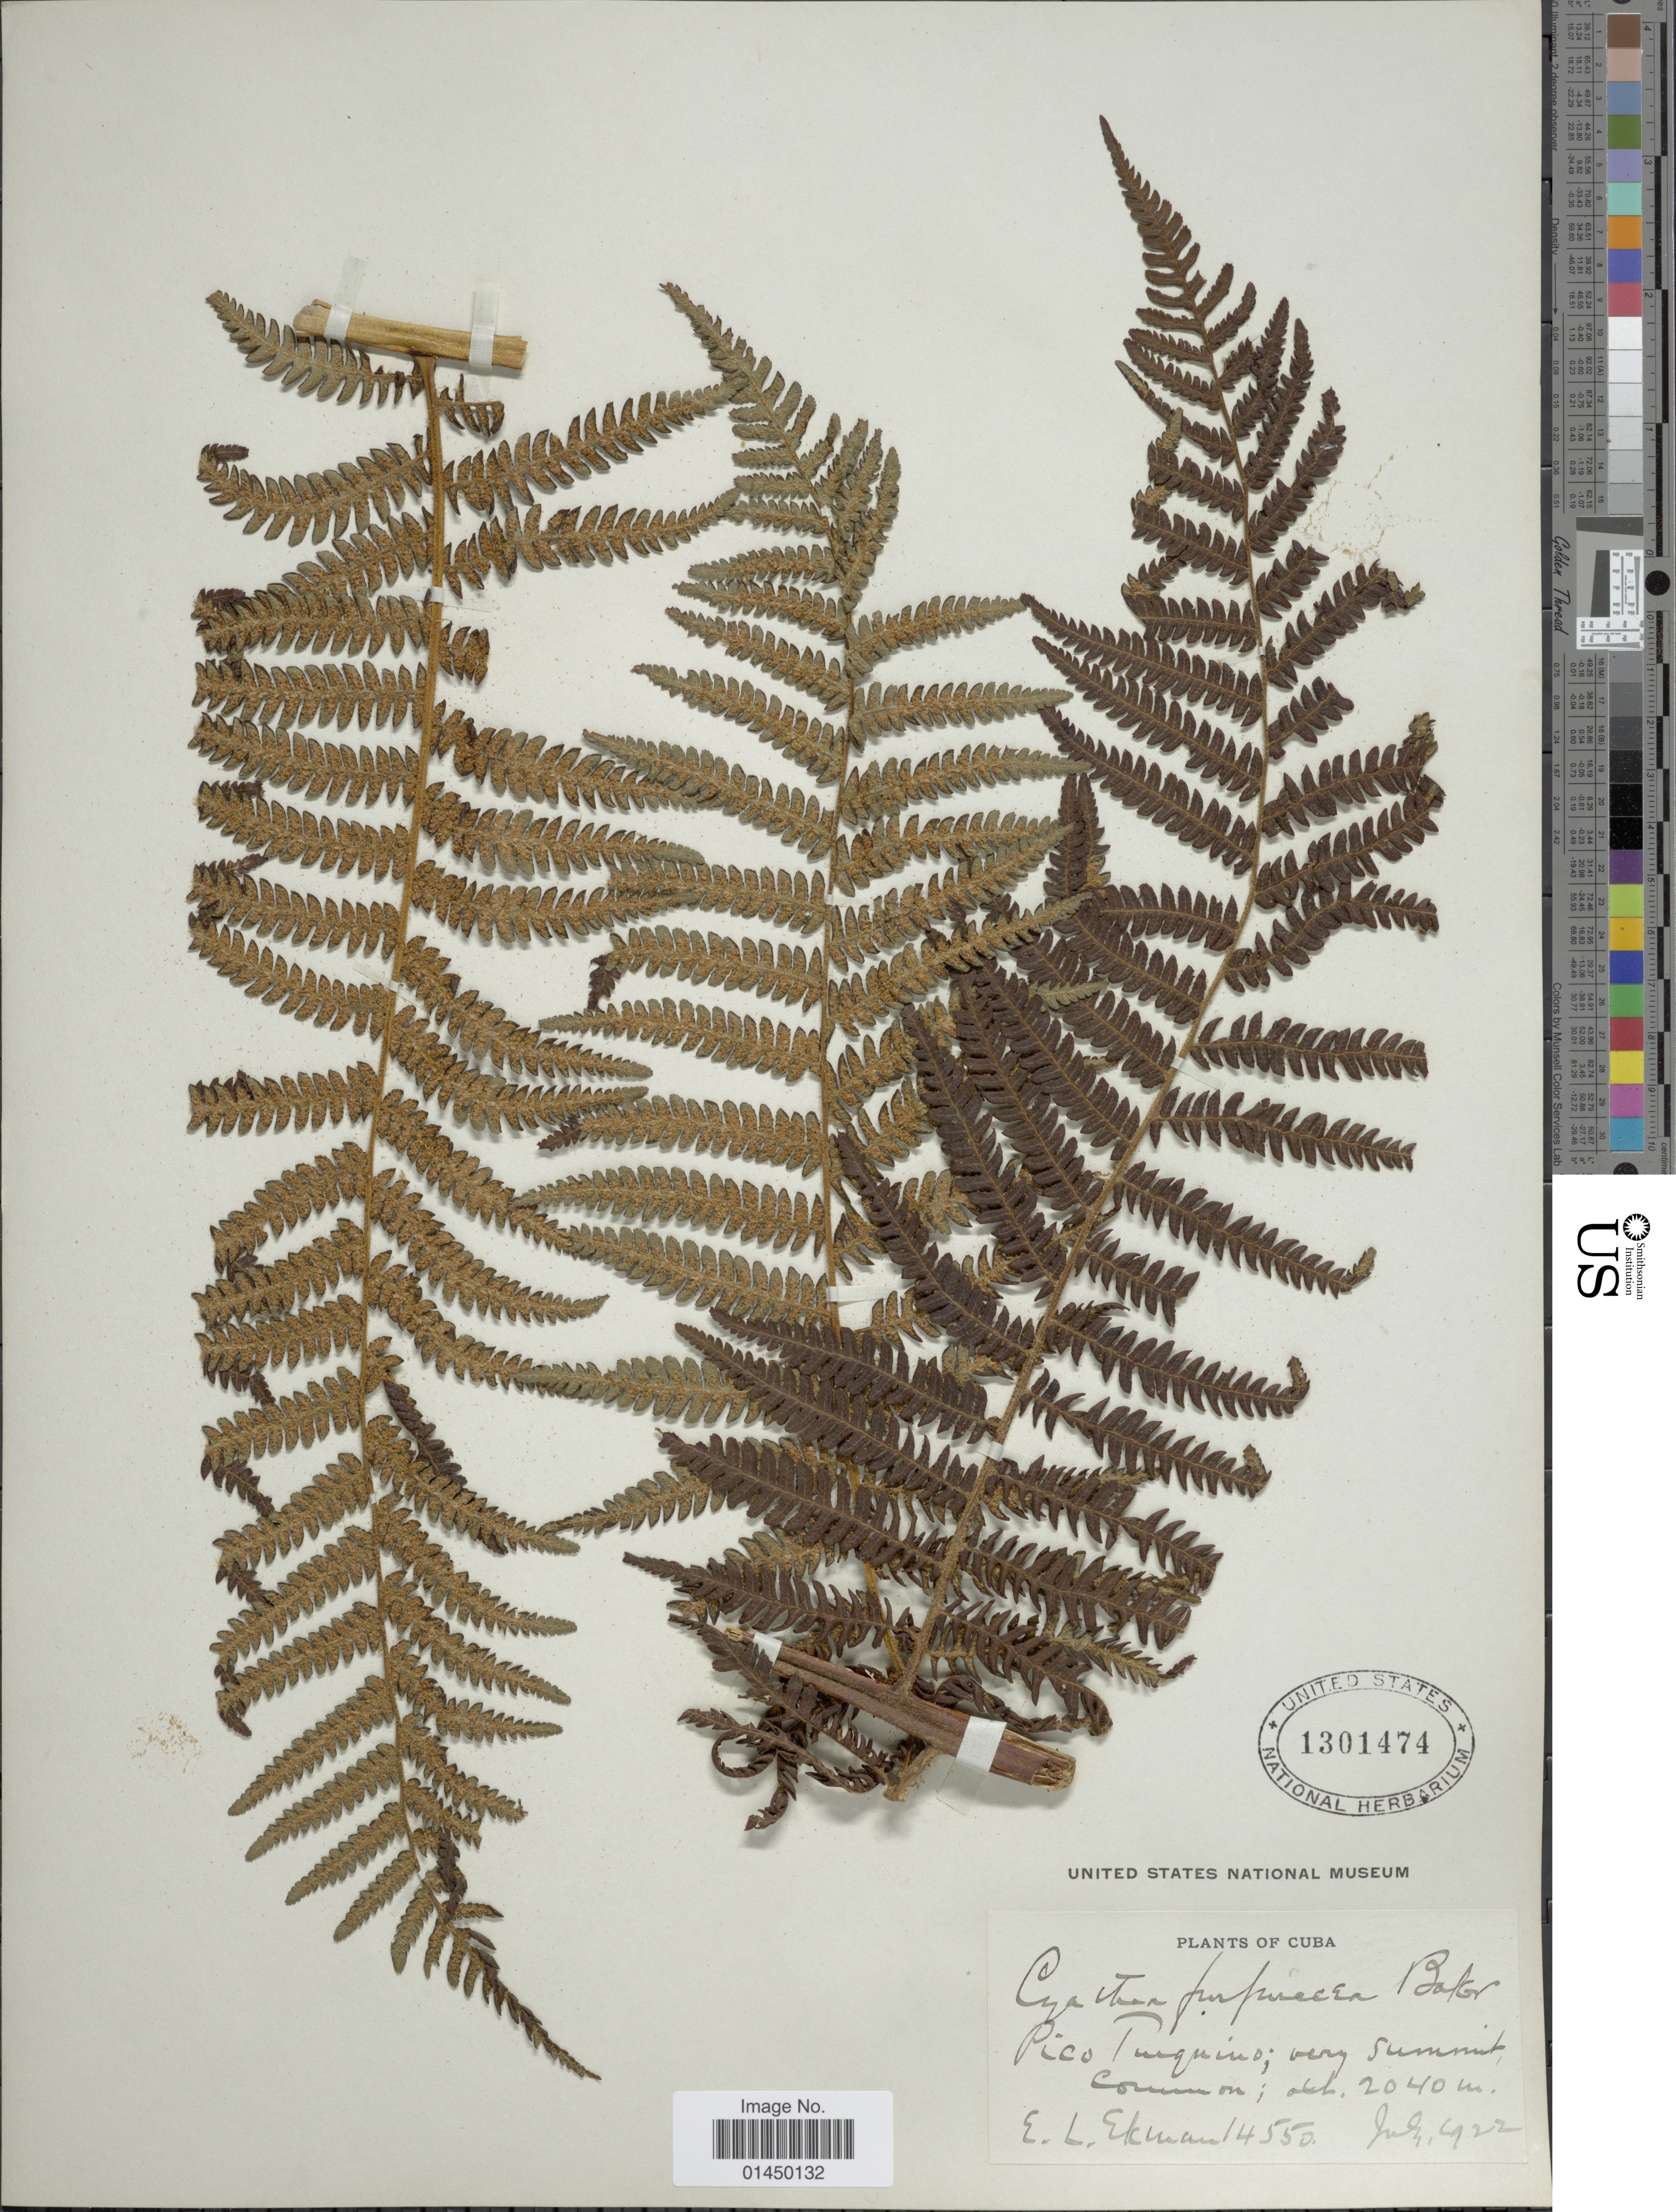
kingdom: Plantae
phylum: Tracheophyta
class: Polypodiopsida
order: Cyatheales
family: Cyatheaceae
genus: Cyathea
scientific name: Cyathea furfuracea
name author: Christ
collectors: E. L. Ekman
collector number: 14550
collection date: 1922-07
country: Cuba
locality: Pico Turquino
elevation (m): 2040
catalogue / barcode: US 1301474